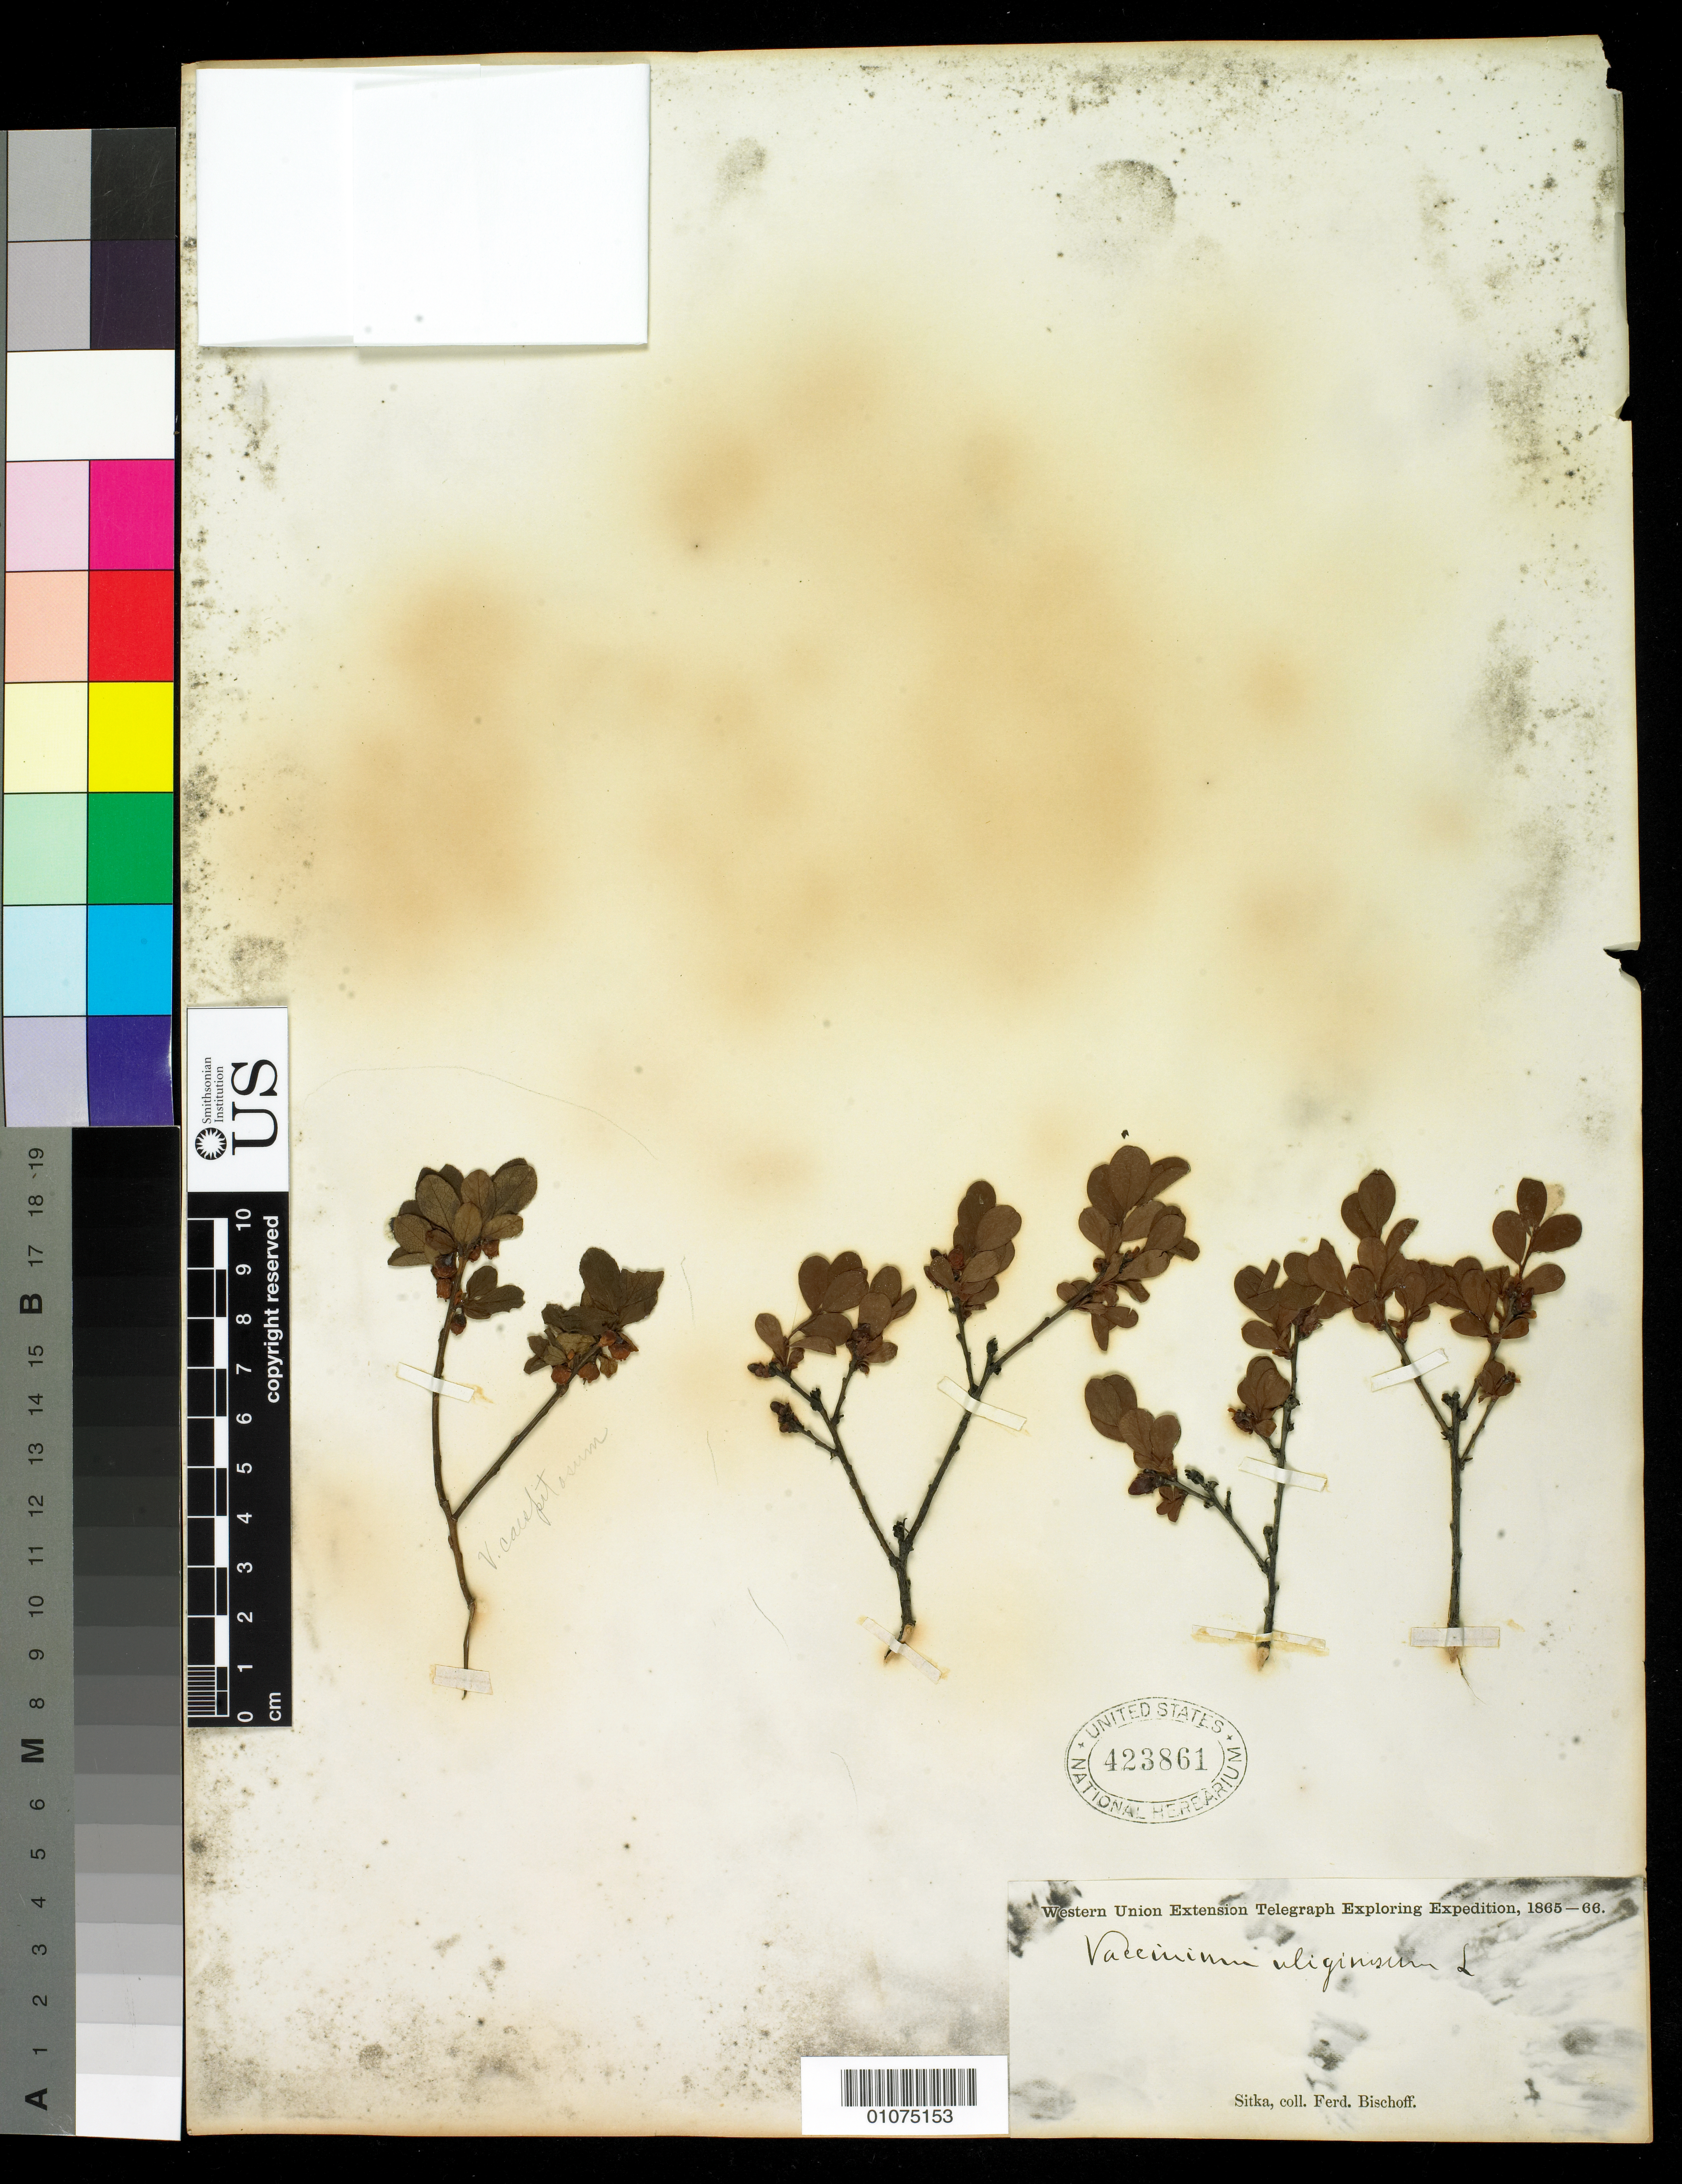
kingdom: Plantae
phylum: Tracheophyta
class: Magnoliopsida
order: Ericales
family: Ericaceae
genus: Vaccinium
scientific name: Vaccinium uliginosum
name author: L.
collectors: F. Bischoff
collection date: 1865/1866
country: United States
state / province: Alaska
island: Baranof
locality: Sitka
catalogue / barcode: US 423861